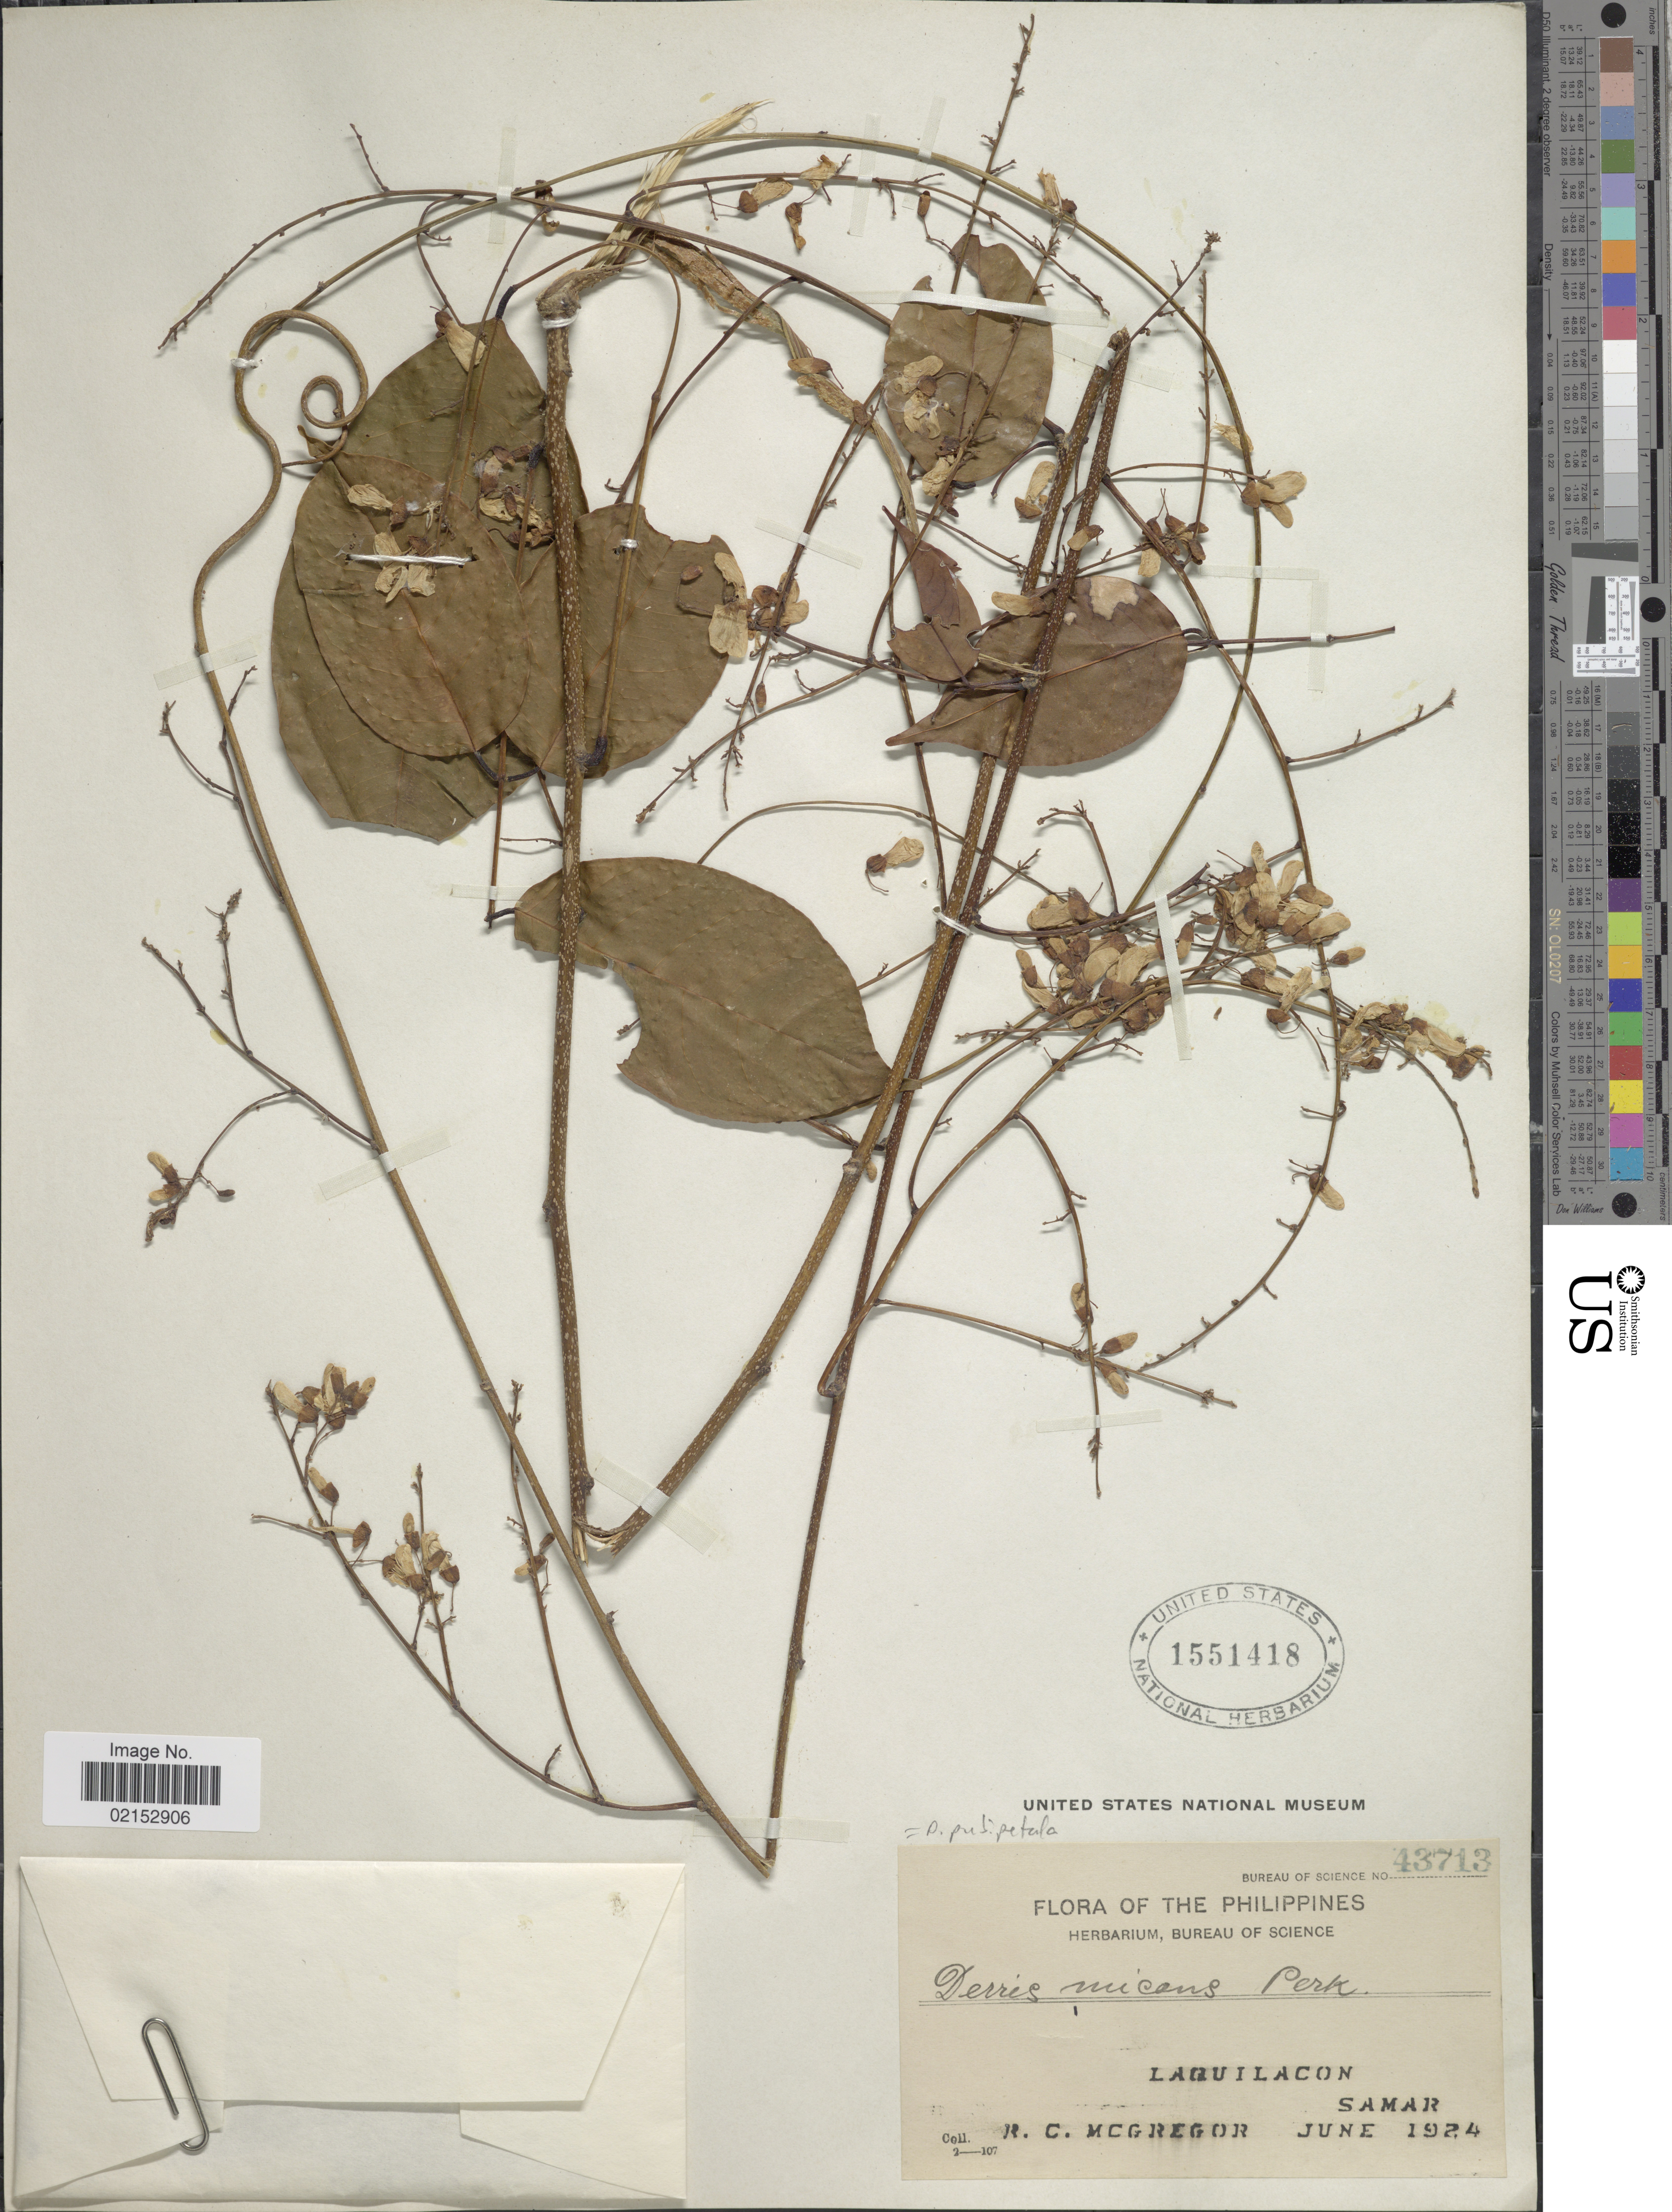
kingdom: Plantae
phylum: Tracheophyta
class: Magnoliopsida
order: Fabales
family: Fabaceae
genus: Derris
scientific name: Derris pubipetala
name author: Miq.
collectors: R. C. McGregor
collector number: Bureau of Science 43713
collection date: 1924-06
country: Philippines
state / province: Eastern Visayas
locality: Laquilacon, Samar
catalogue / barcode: US 1551418